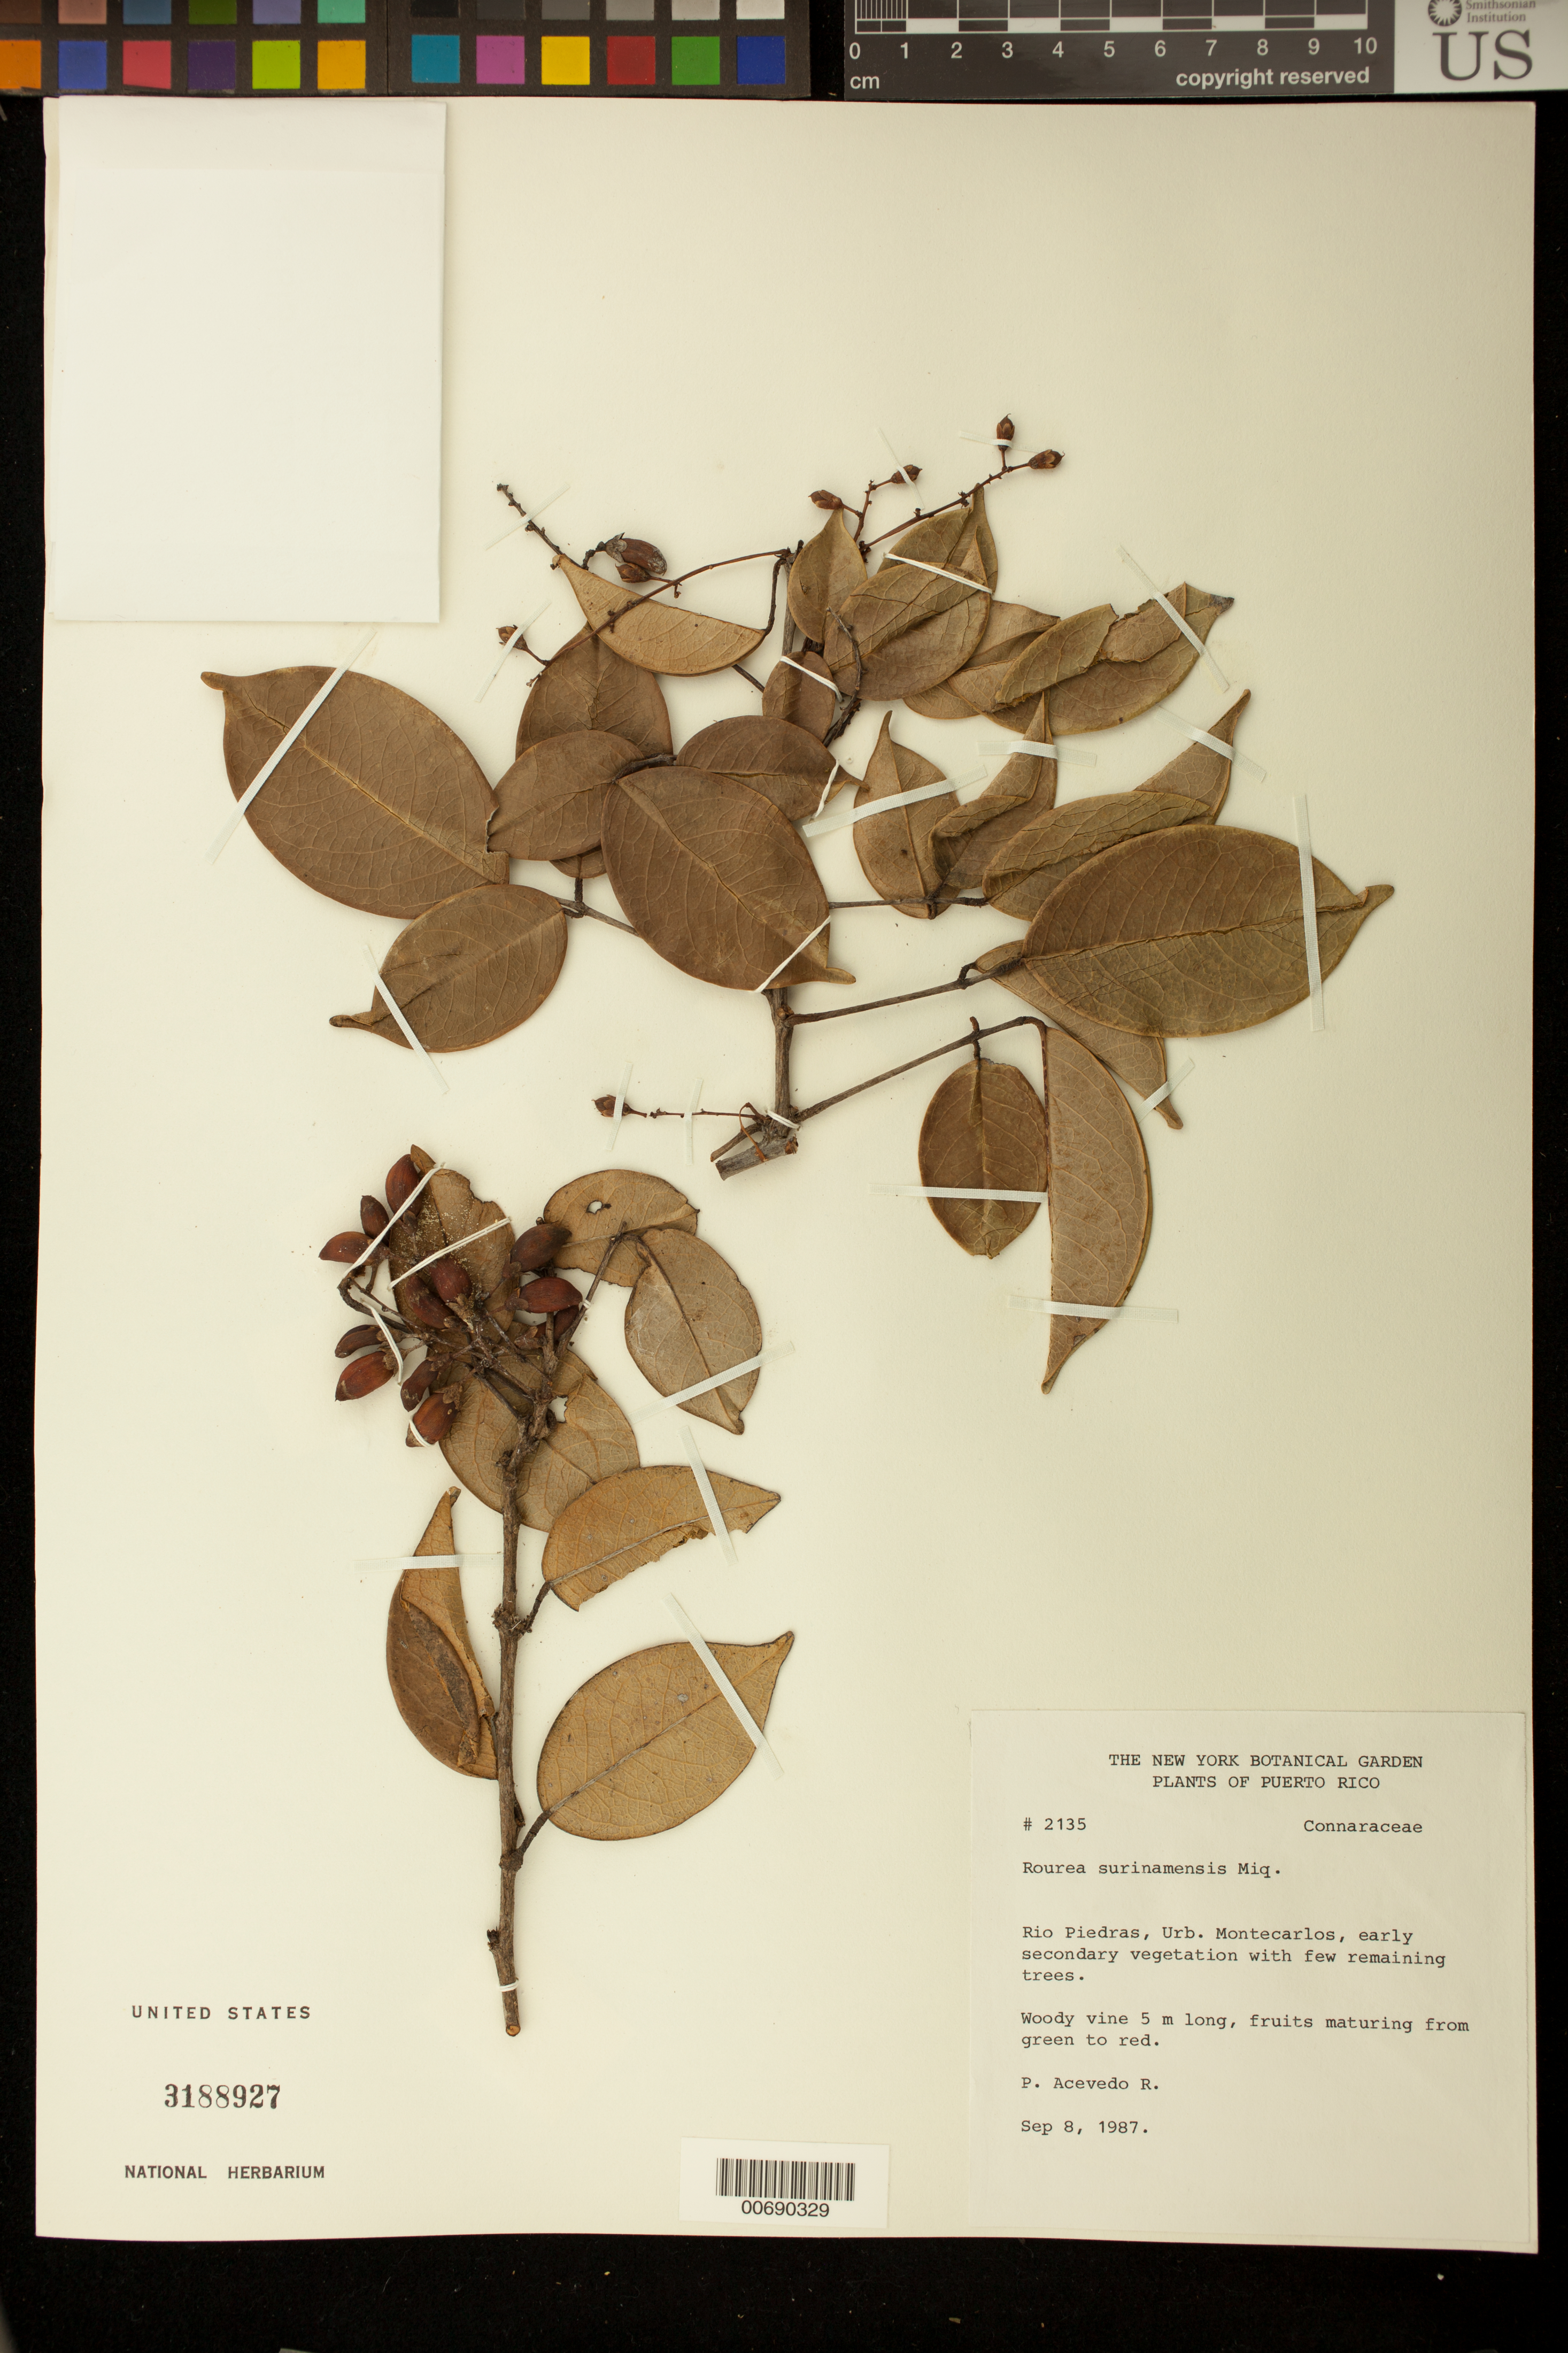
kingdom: Plantae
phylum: Tracheophyta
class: Magnoliopsida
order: Oxalidales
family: Connaraceae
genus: Rourea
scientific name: Rourea surinamensis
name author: Miq.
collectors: P. Acevedo-Rodr.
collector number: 2135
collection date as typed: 03 Sep 1987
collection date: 1987-09-03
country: Puerto Rico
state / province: San Juan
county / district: Río Piedras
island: Puerto Rico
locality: Río Piedras, Urb. Colinas de Montecarlos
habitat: Area de vegetacion degradada.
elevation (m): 75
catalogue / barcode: US 3188927